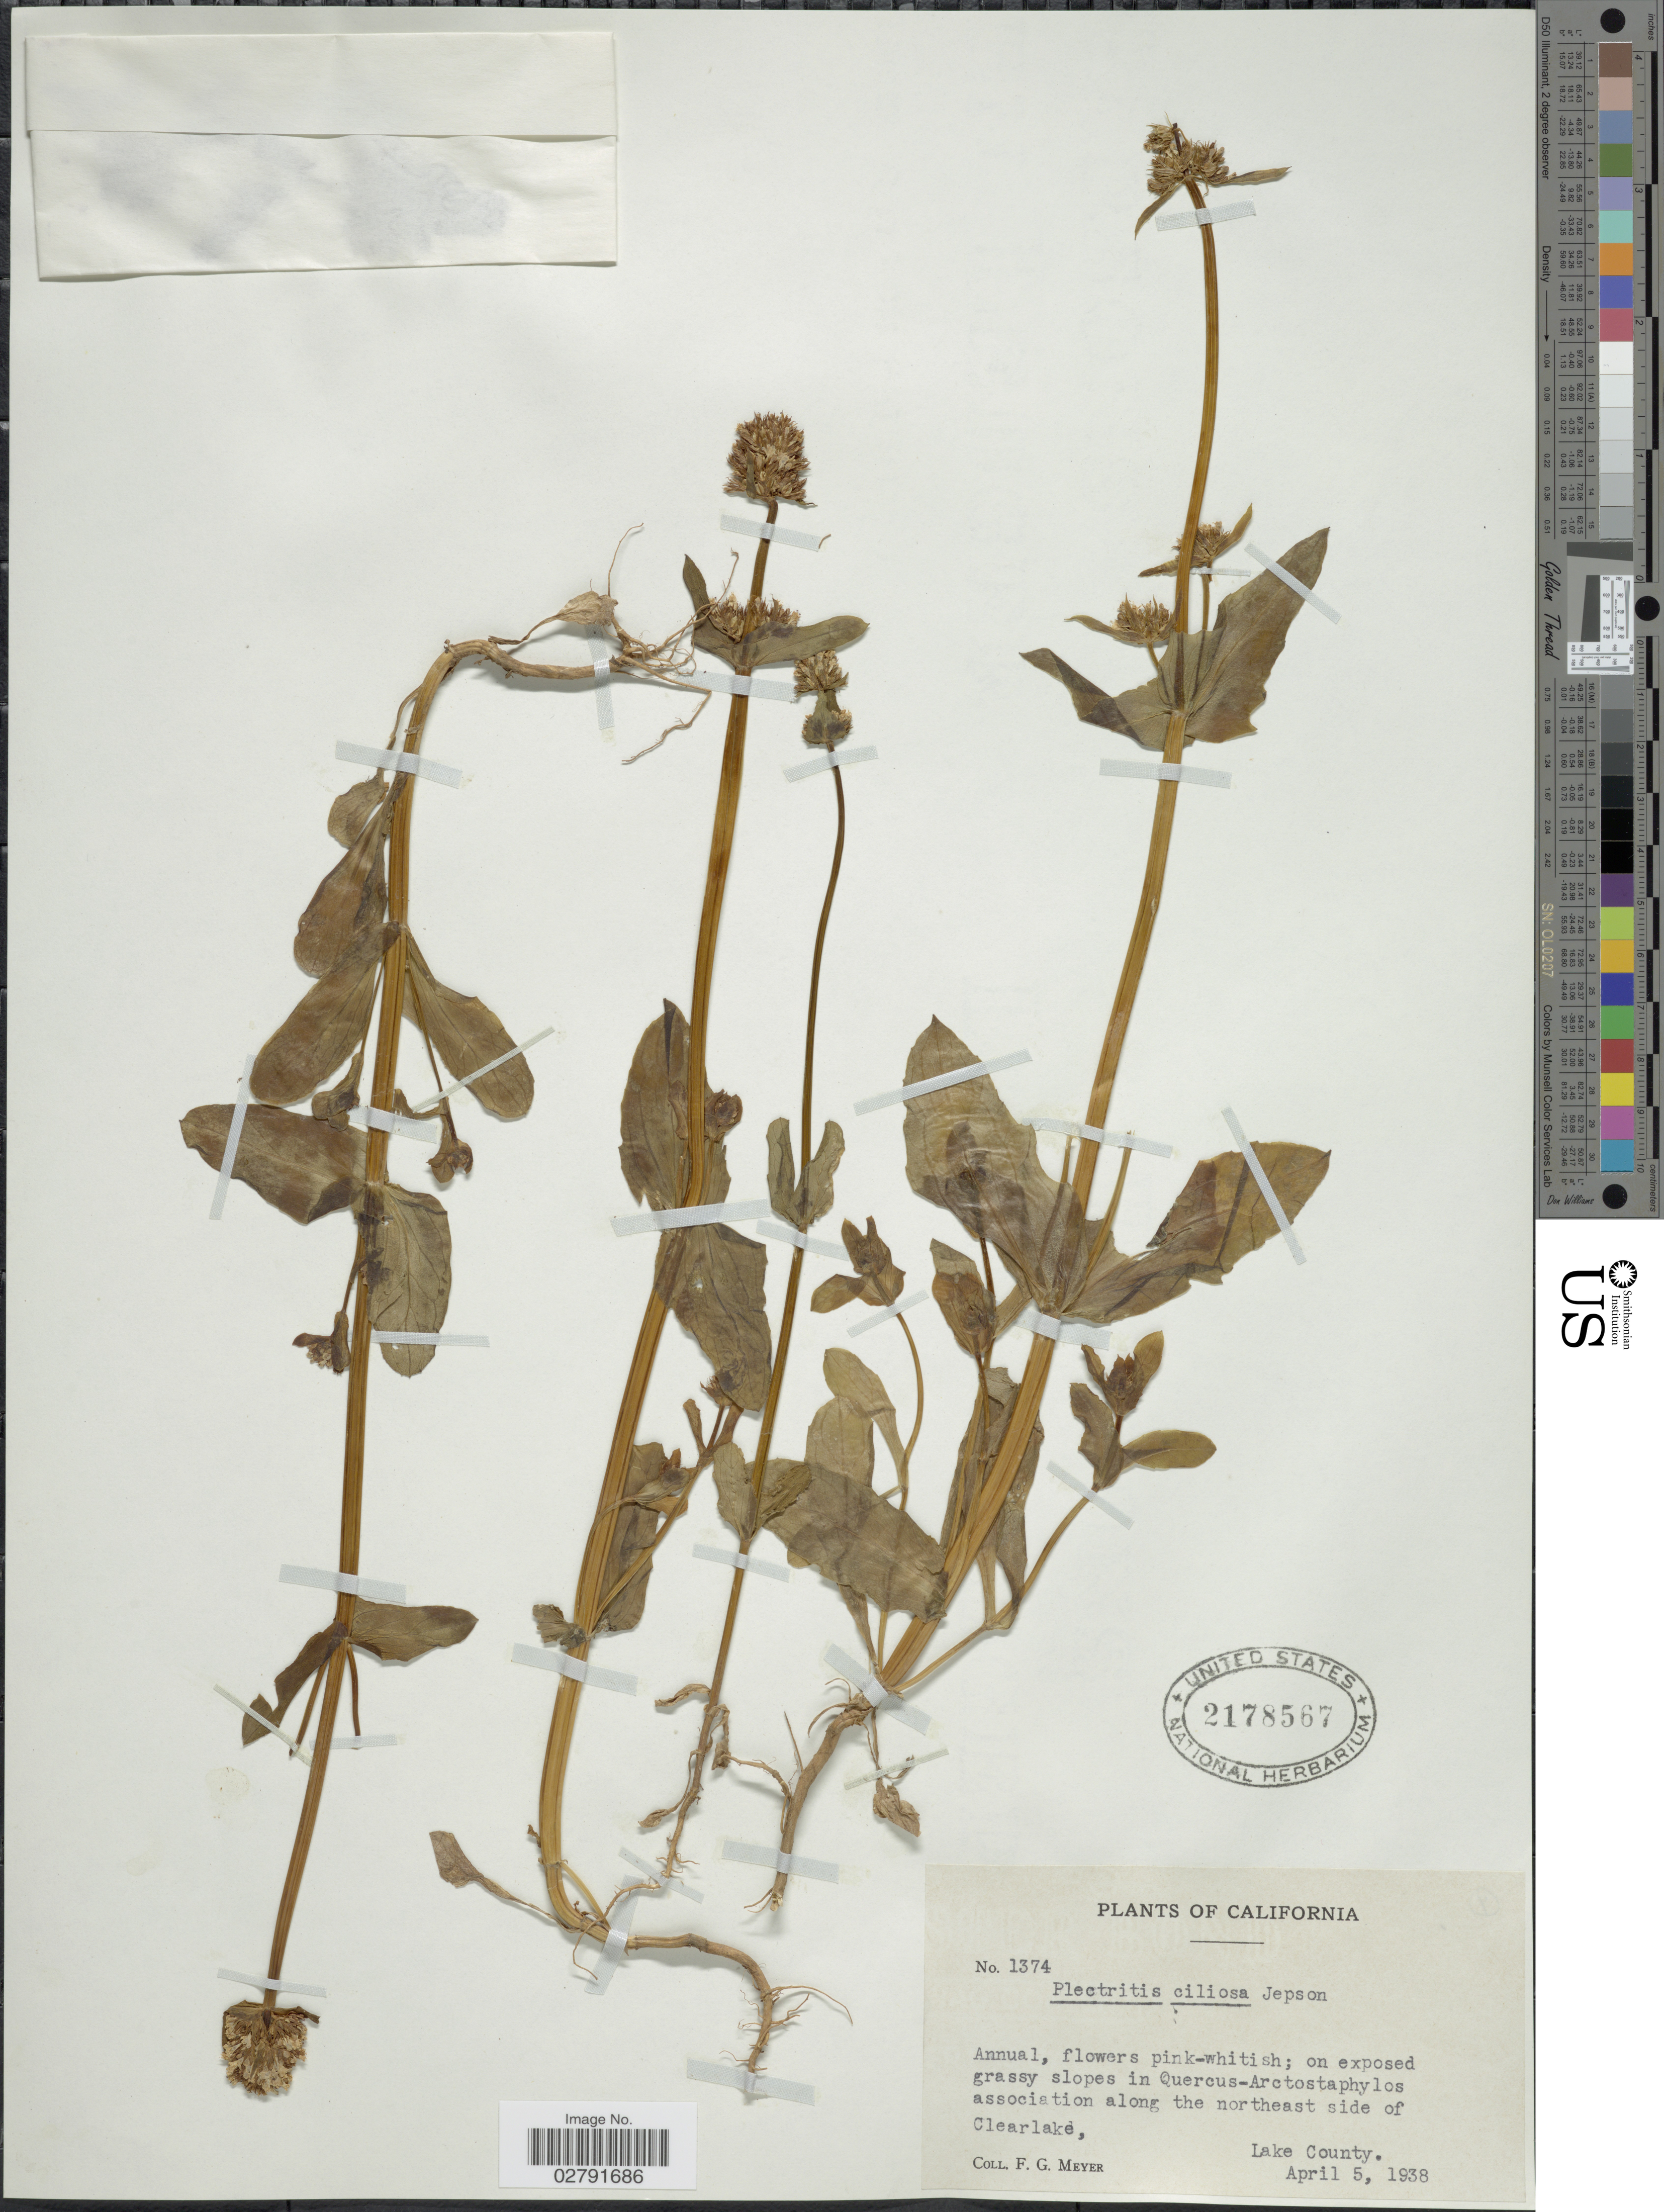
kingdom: Plantae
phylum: Tracheophyta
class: Magnoliopsida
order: Dipsacales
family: Caprifoliaceae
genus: Plectritis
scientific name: Plectritis ciliosa subsp. ciliosa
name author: (Greene) Jeps.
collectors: F. G. Meyer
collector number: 1374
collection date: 1938-04-05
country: United States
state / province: California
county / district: Lake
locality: Along the northeast side of Clearlake. Lake County.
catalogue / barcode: US 2178567